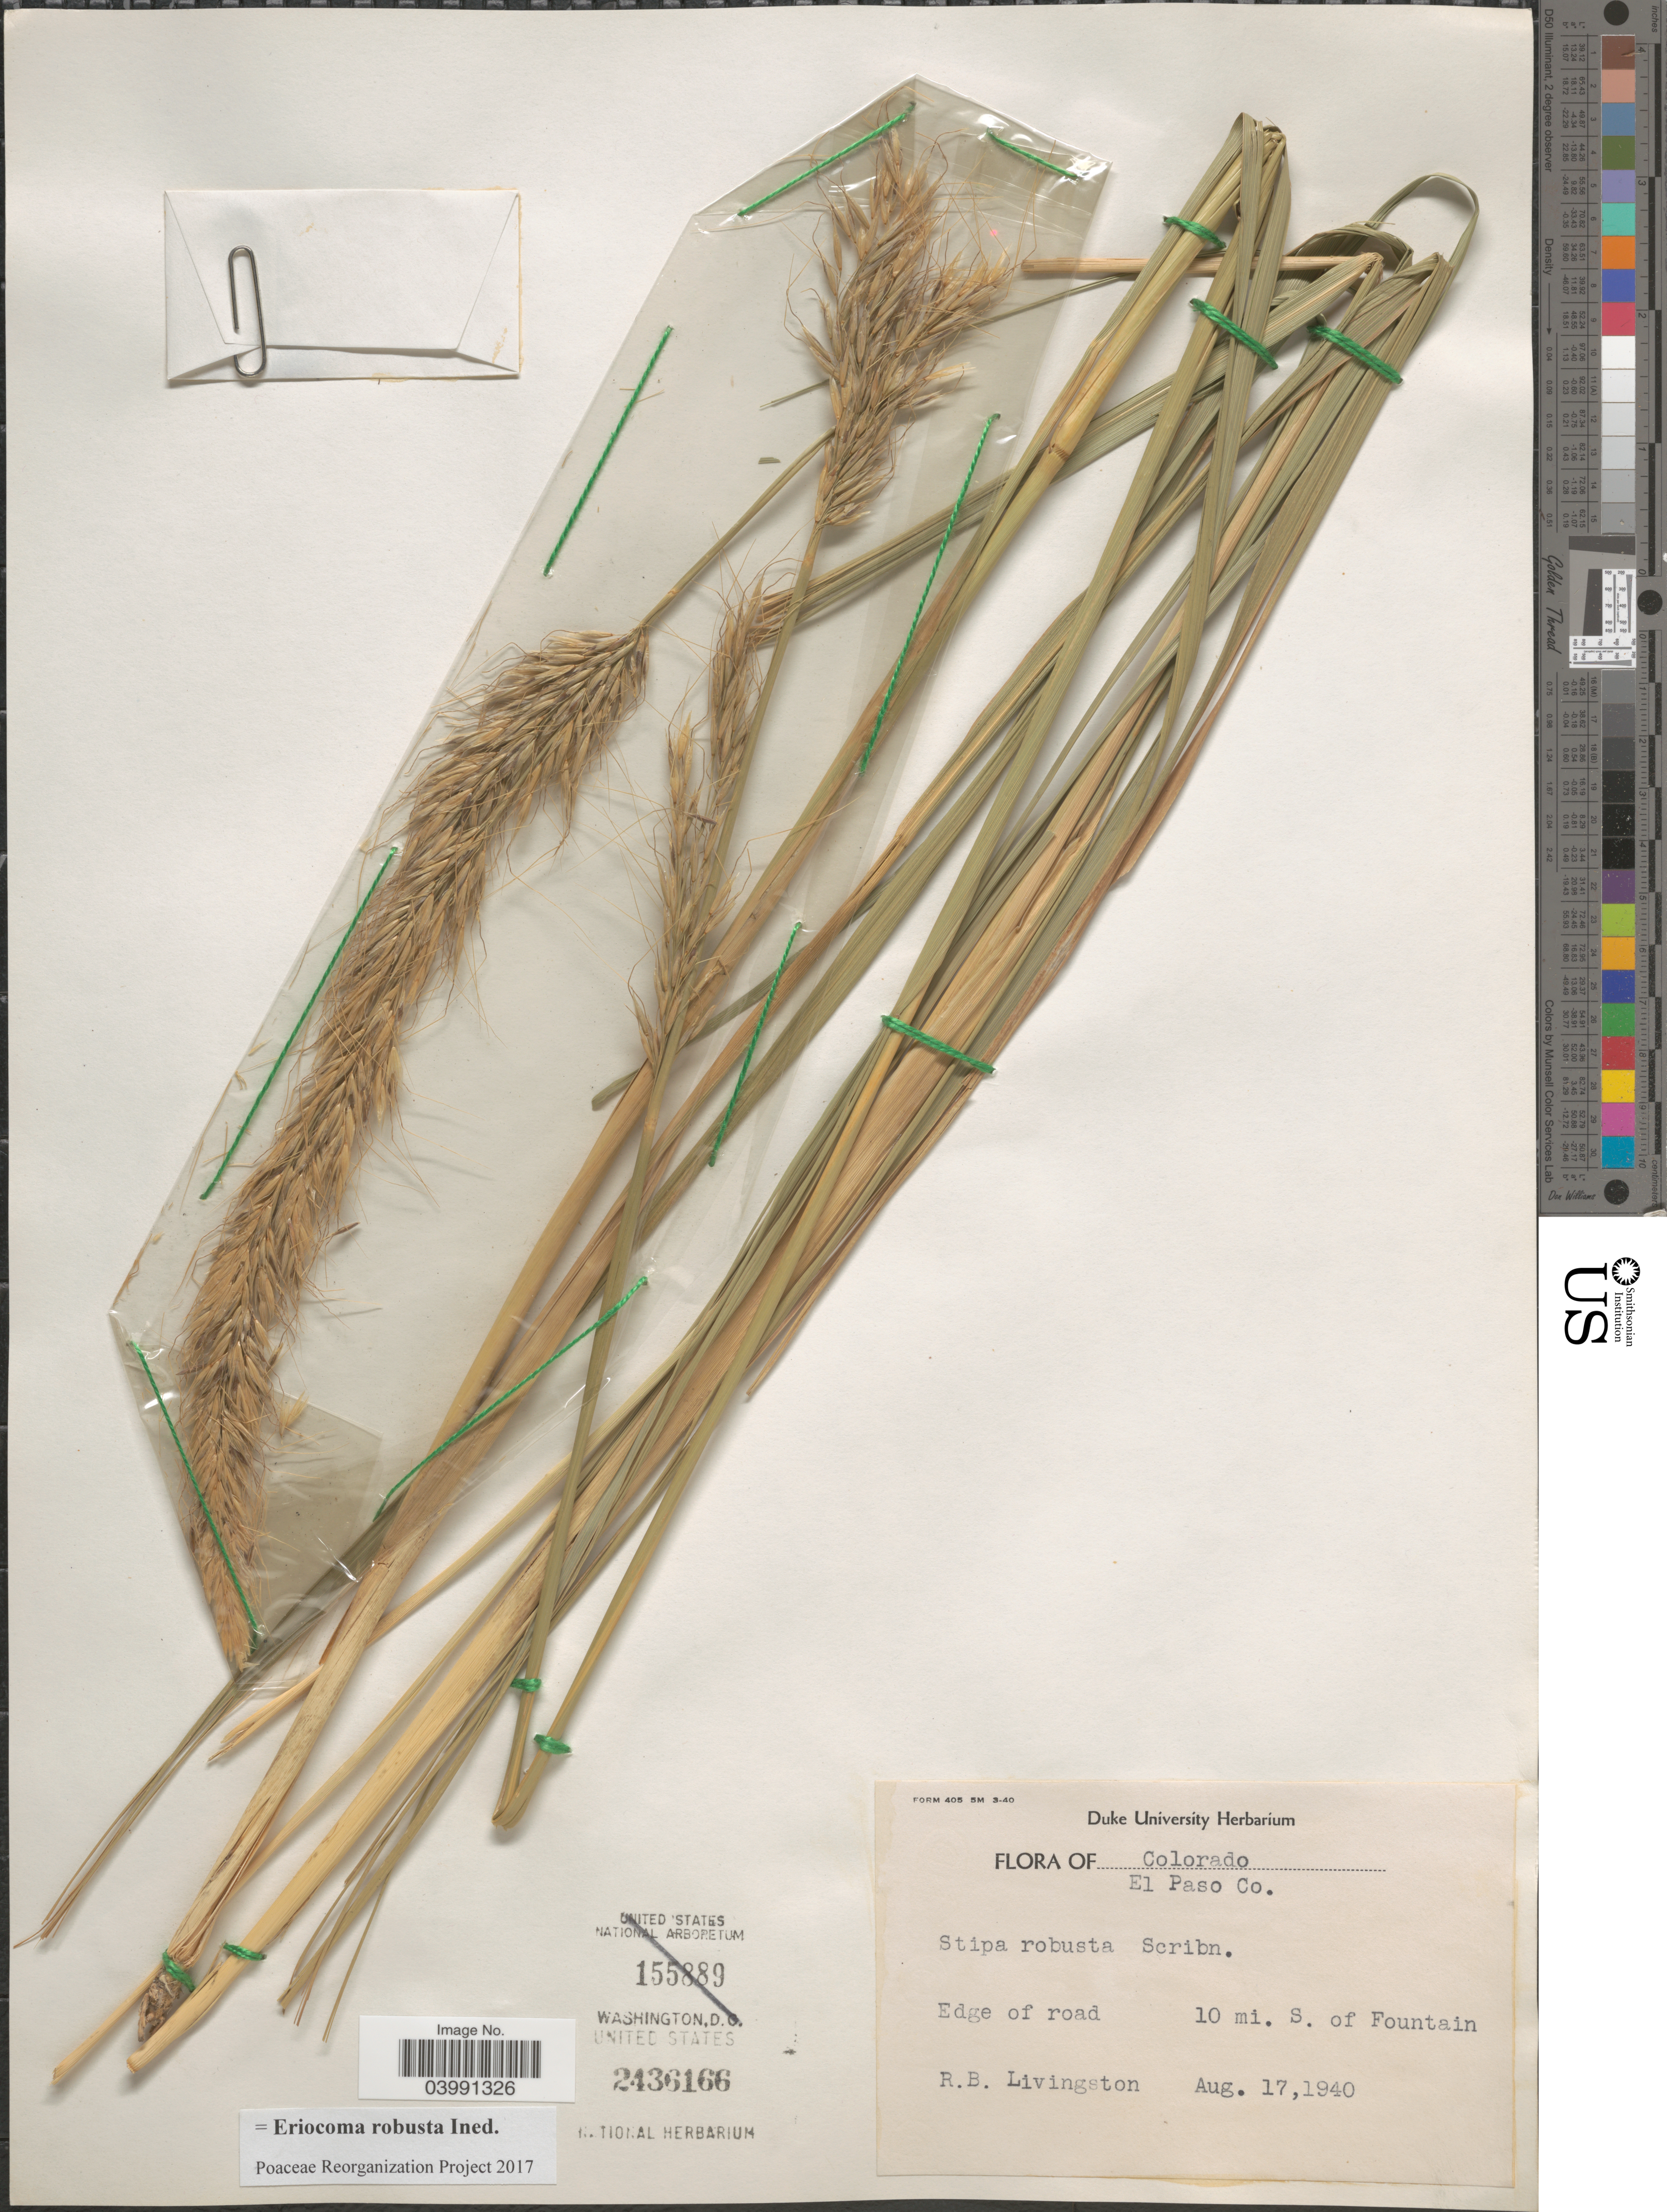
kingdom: Plantae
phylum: Tracheophyta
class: Liliopsida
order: Poales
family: Poaceae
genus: Eriocoma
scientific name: Eriocoma robusta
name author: (Vasey) Romasch.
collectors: R. Livingston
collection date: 1940-08-17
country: United States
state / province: Colorado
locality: El Paso Co. Edge of road. 10 mi. S. of Fountain.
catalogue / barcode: US 2436166